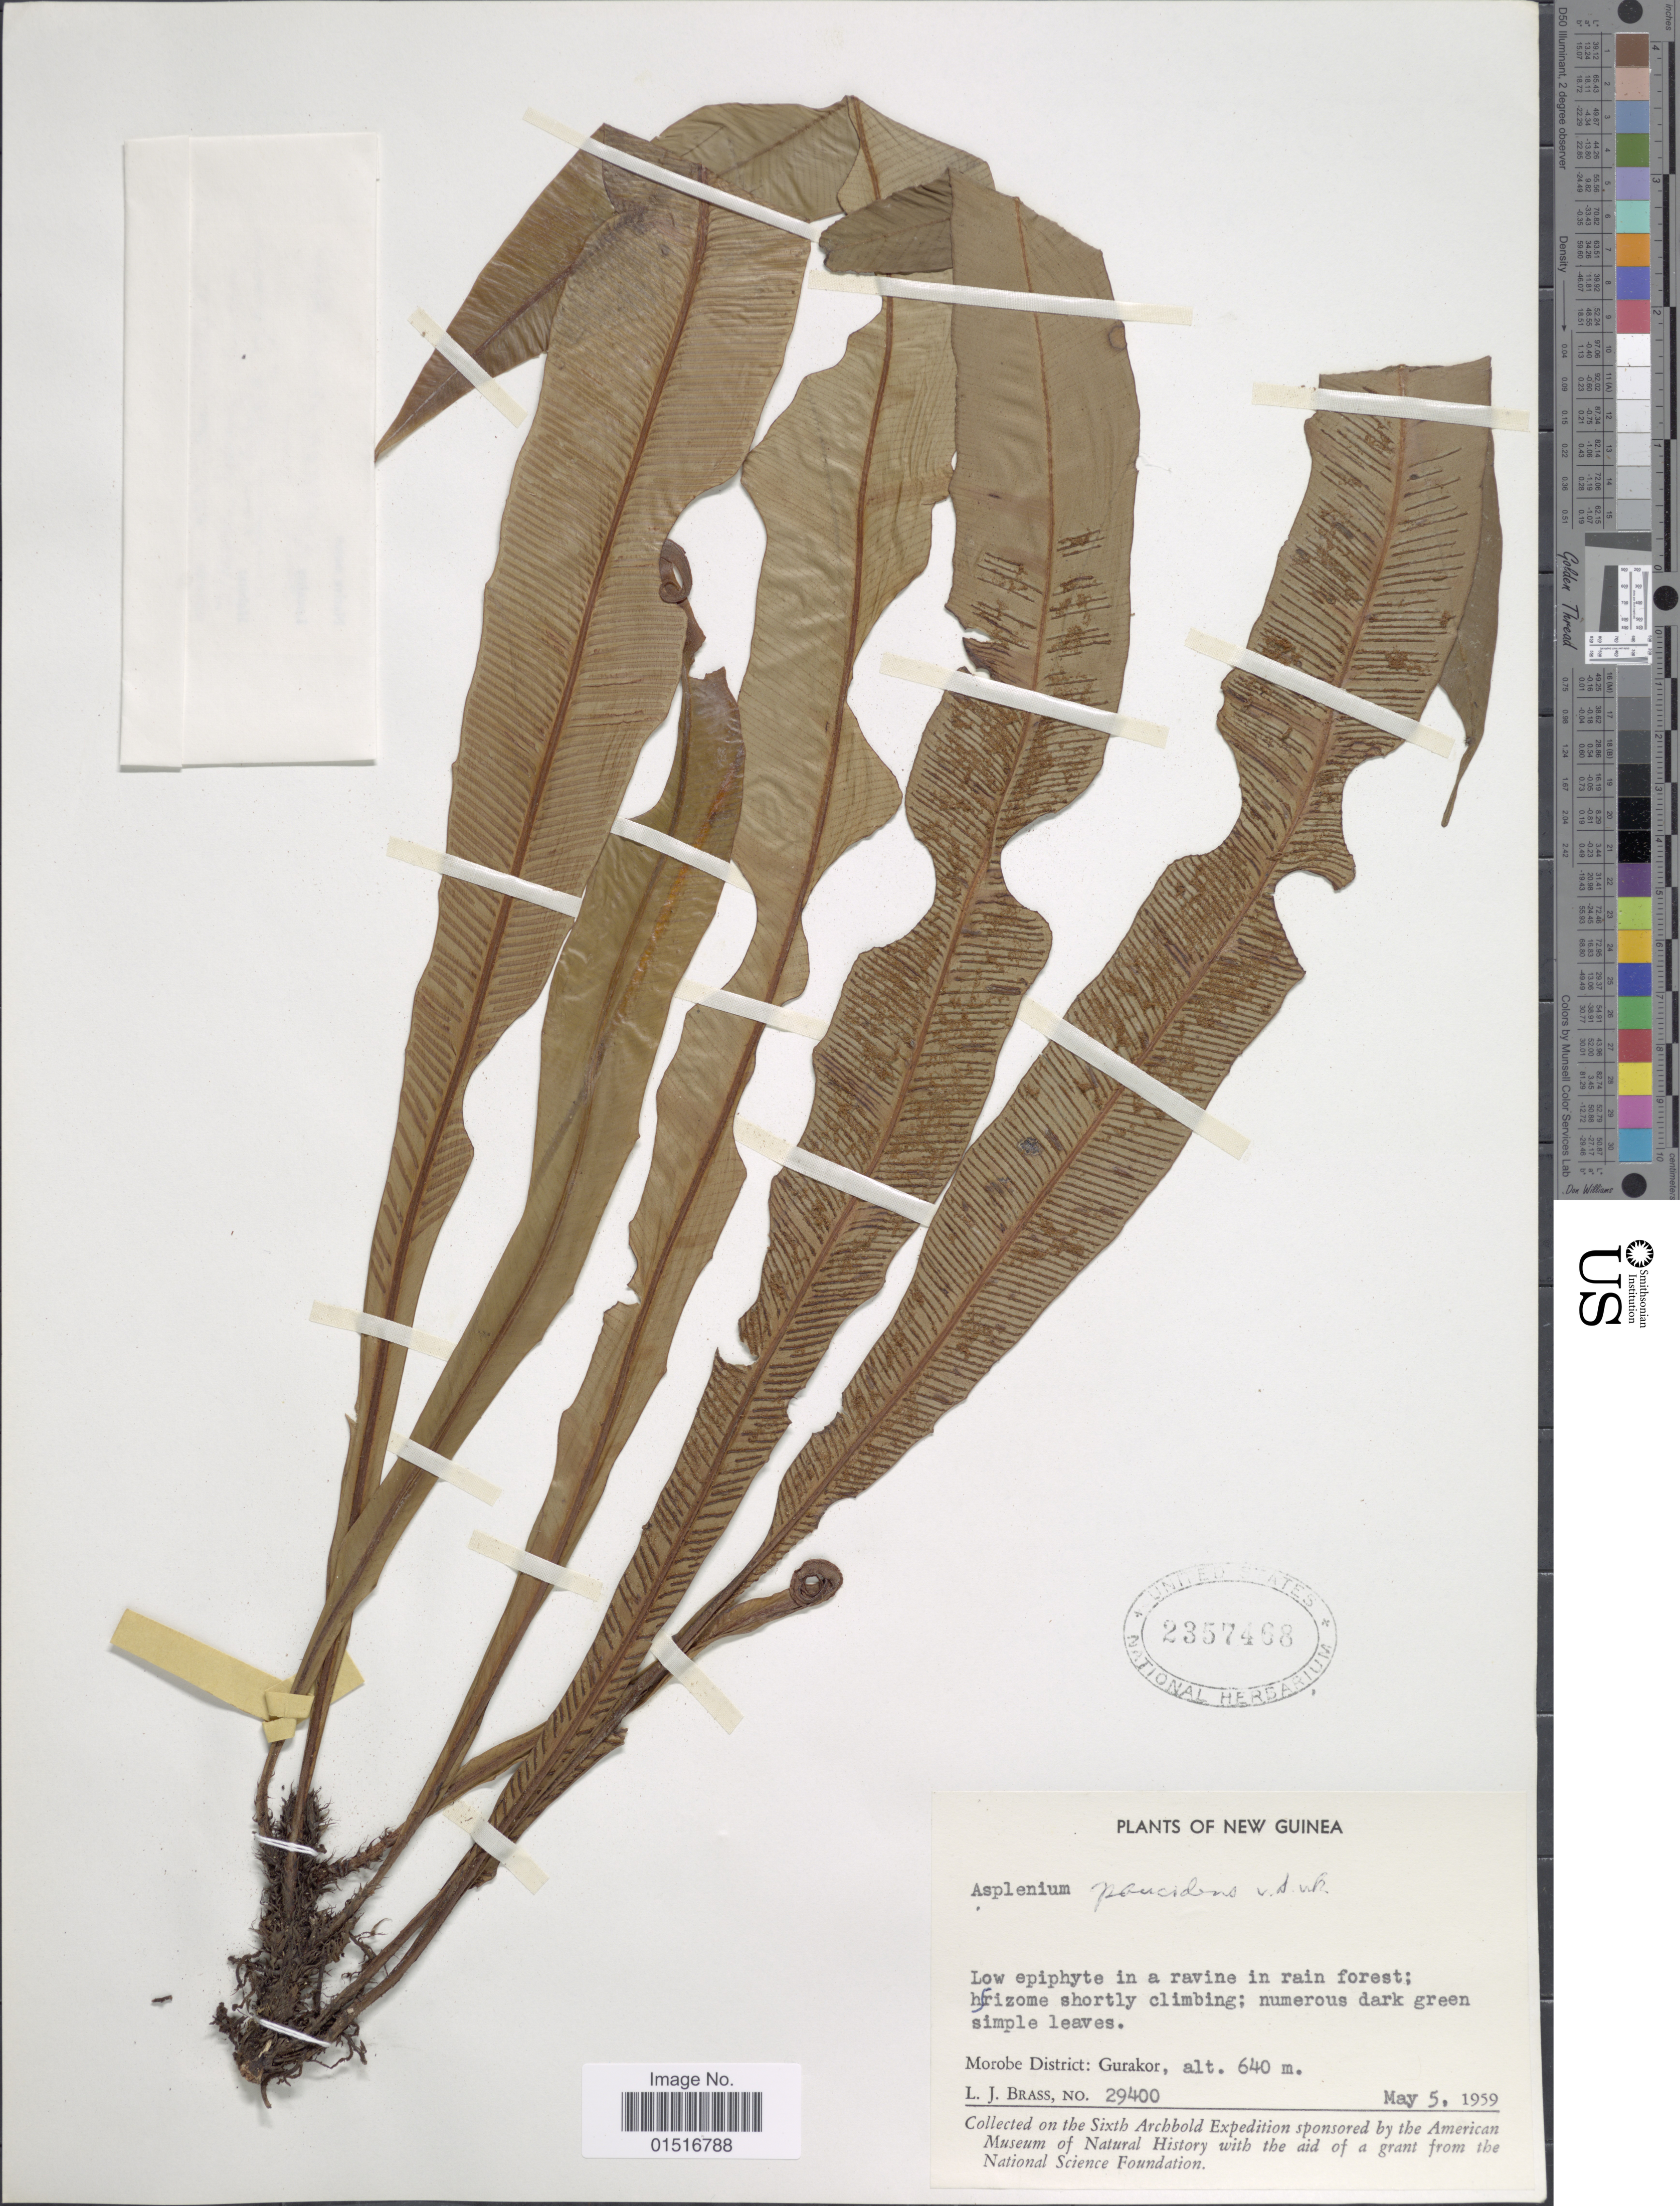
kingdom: Plantae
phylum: Tracheophyta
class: Polypodiopsida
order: Polypodiales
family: Aspleniaceae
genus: Asplenium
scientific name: Asplenium paucidens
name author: Alderw.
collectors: L. J. Brass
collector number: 29400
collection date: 1959-05-05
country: Papua New Guinea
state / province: Morobe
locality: New Guinea. Gurakor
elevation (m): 640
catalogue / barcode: US 2357468